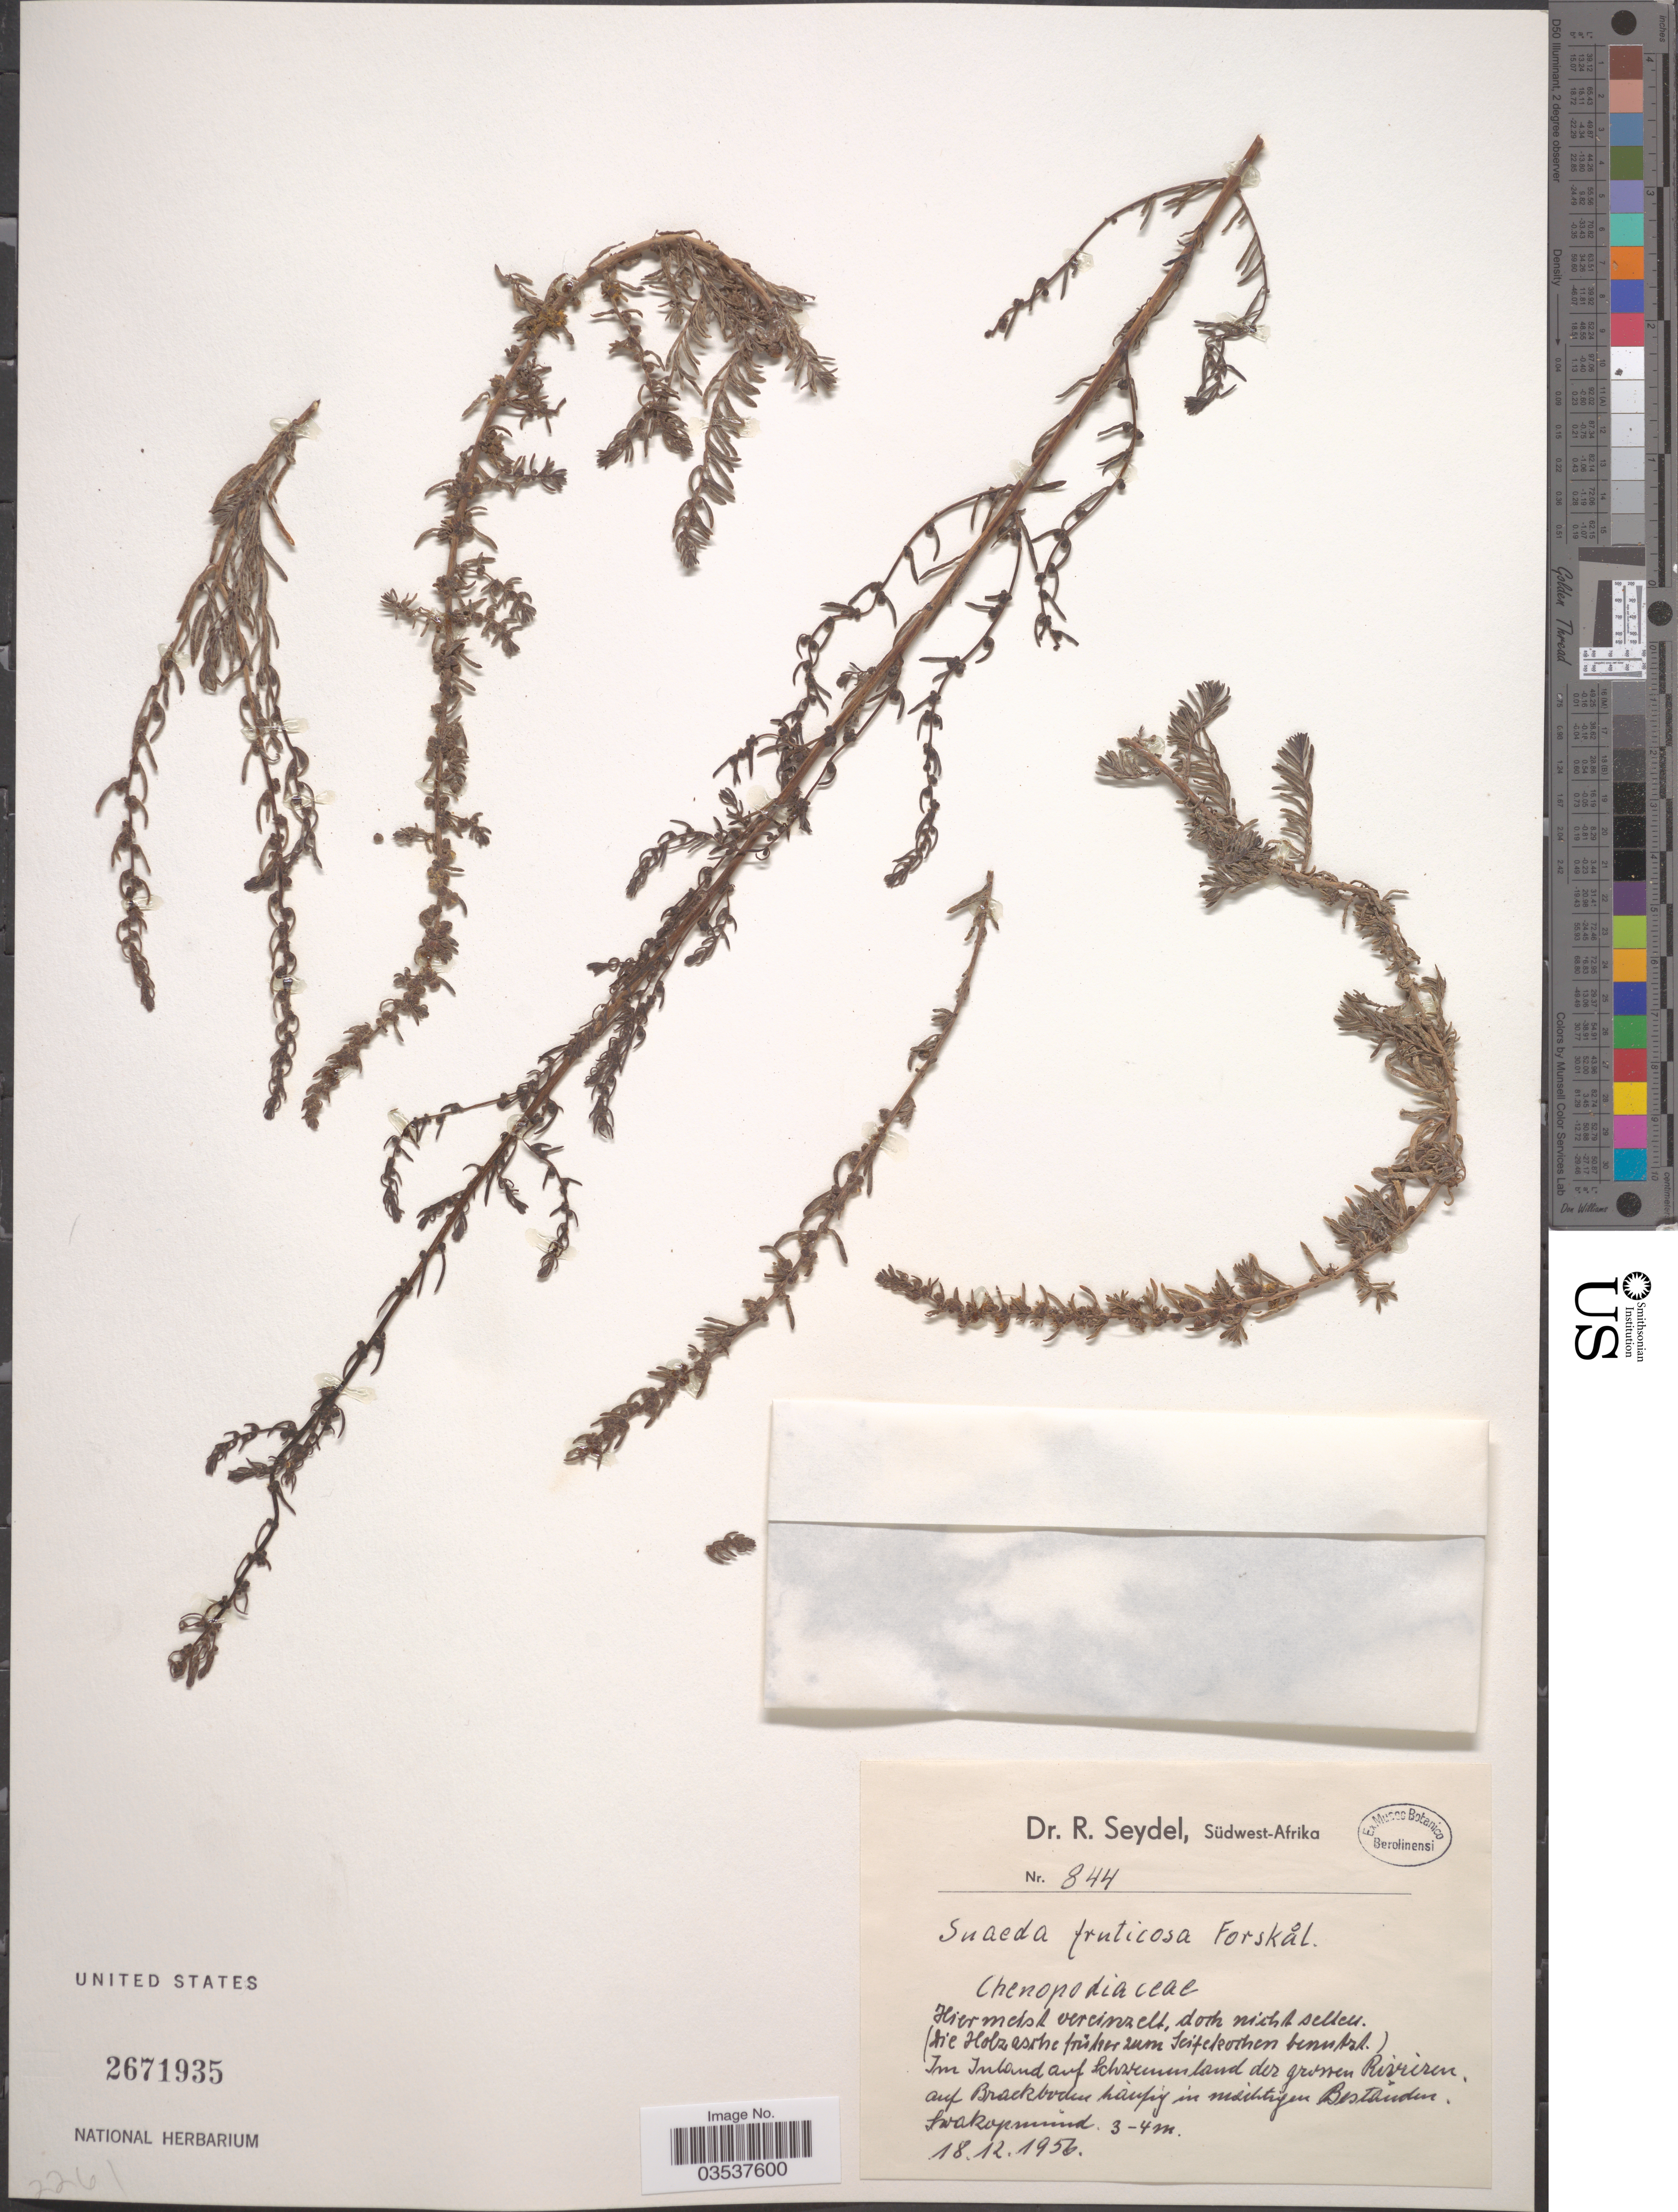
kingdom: Plantae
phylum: Tracheophyta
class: Magnoliopsida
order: Caryophyllales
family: Amaranthaceae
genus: Suaeda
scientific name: Suaeda fruticosa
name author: Forssk. ex J.F. Gmel.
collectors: R. Seydel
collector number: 844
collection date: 1956-12-18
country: Namibia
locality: Südwest-Afrika. Swakopmúnd.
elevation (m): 3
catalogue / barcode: US 2671935